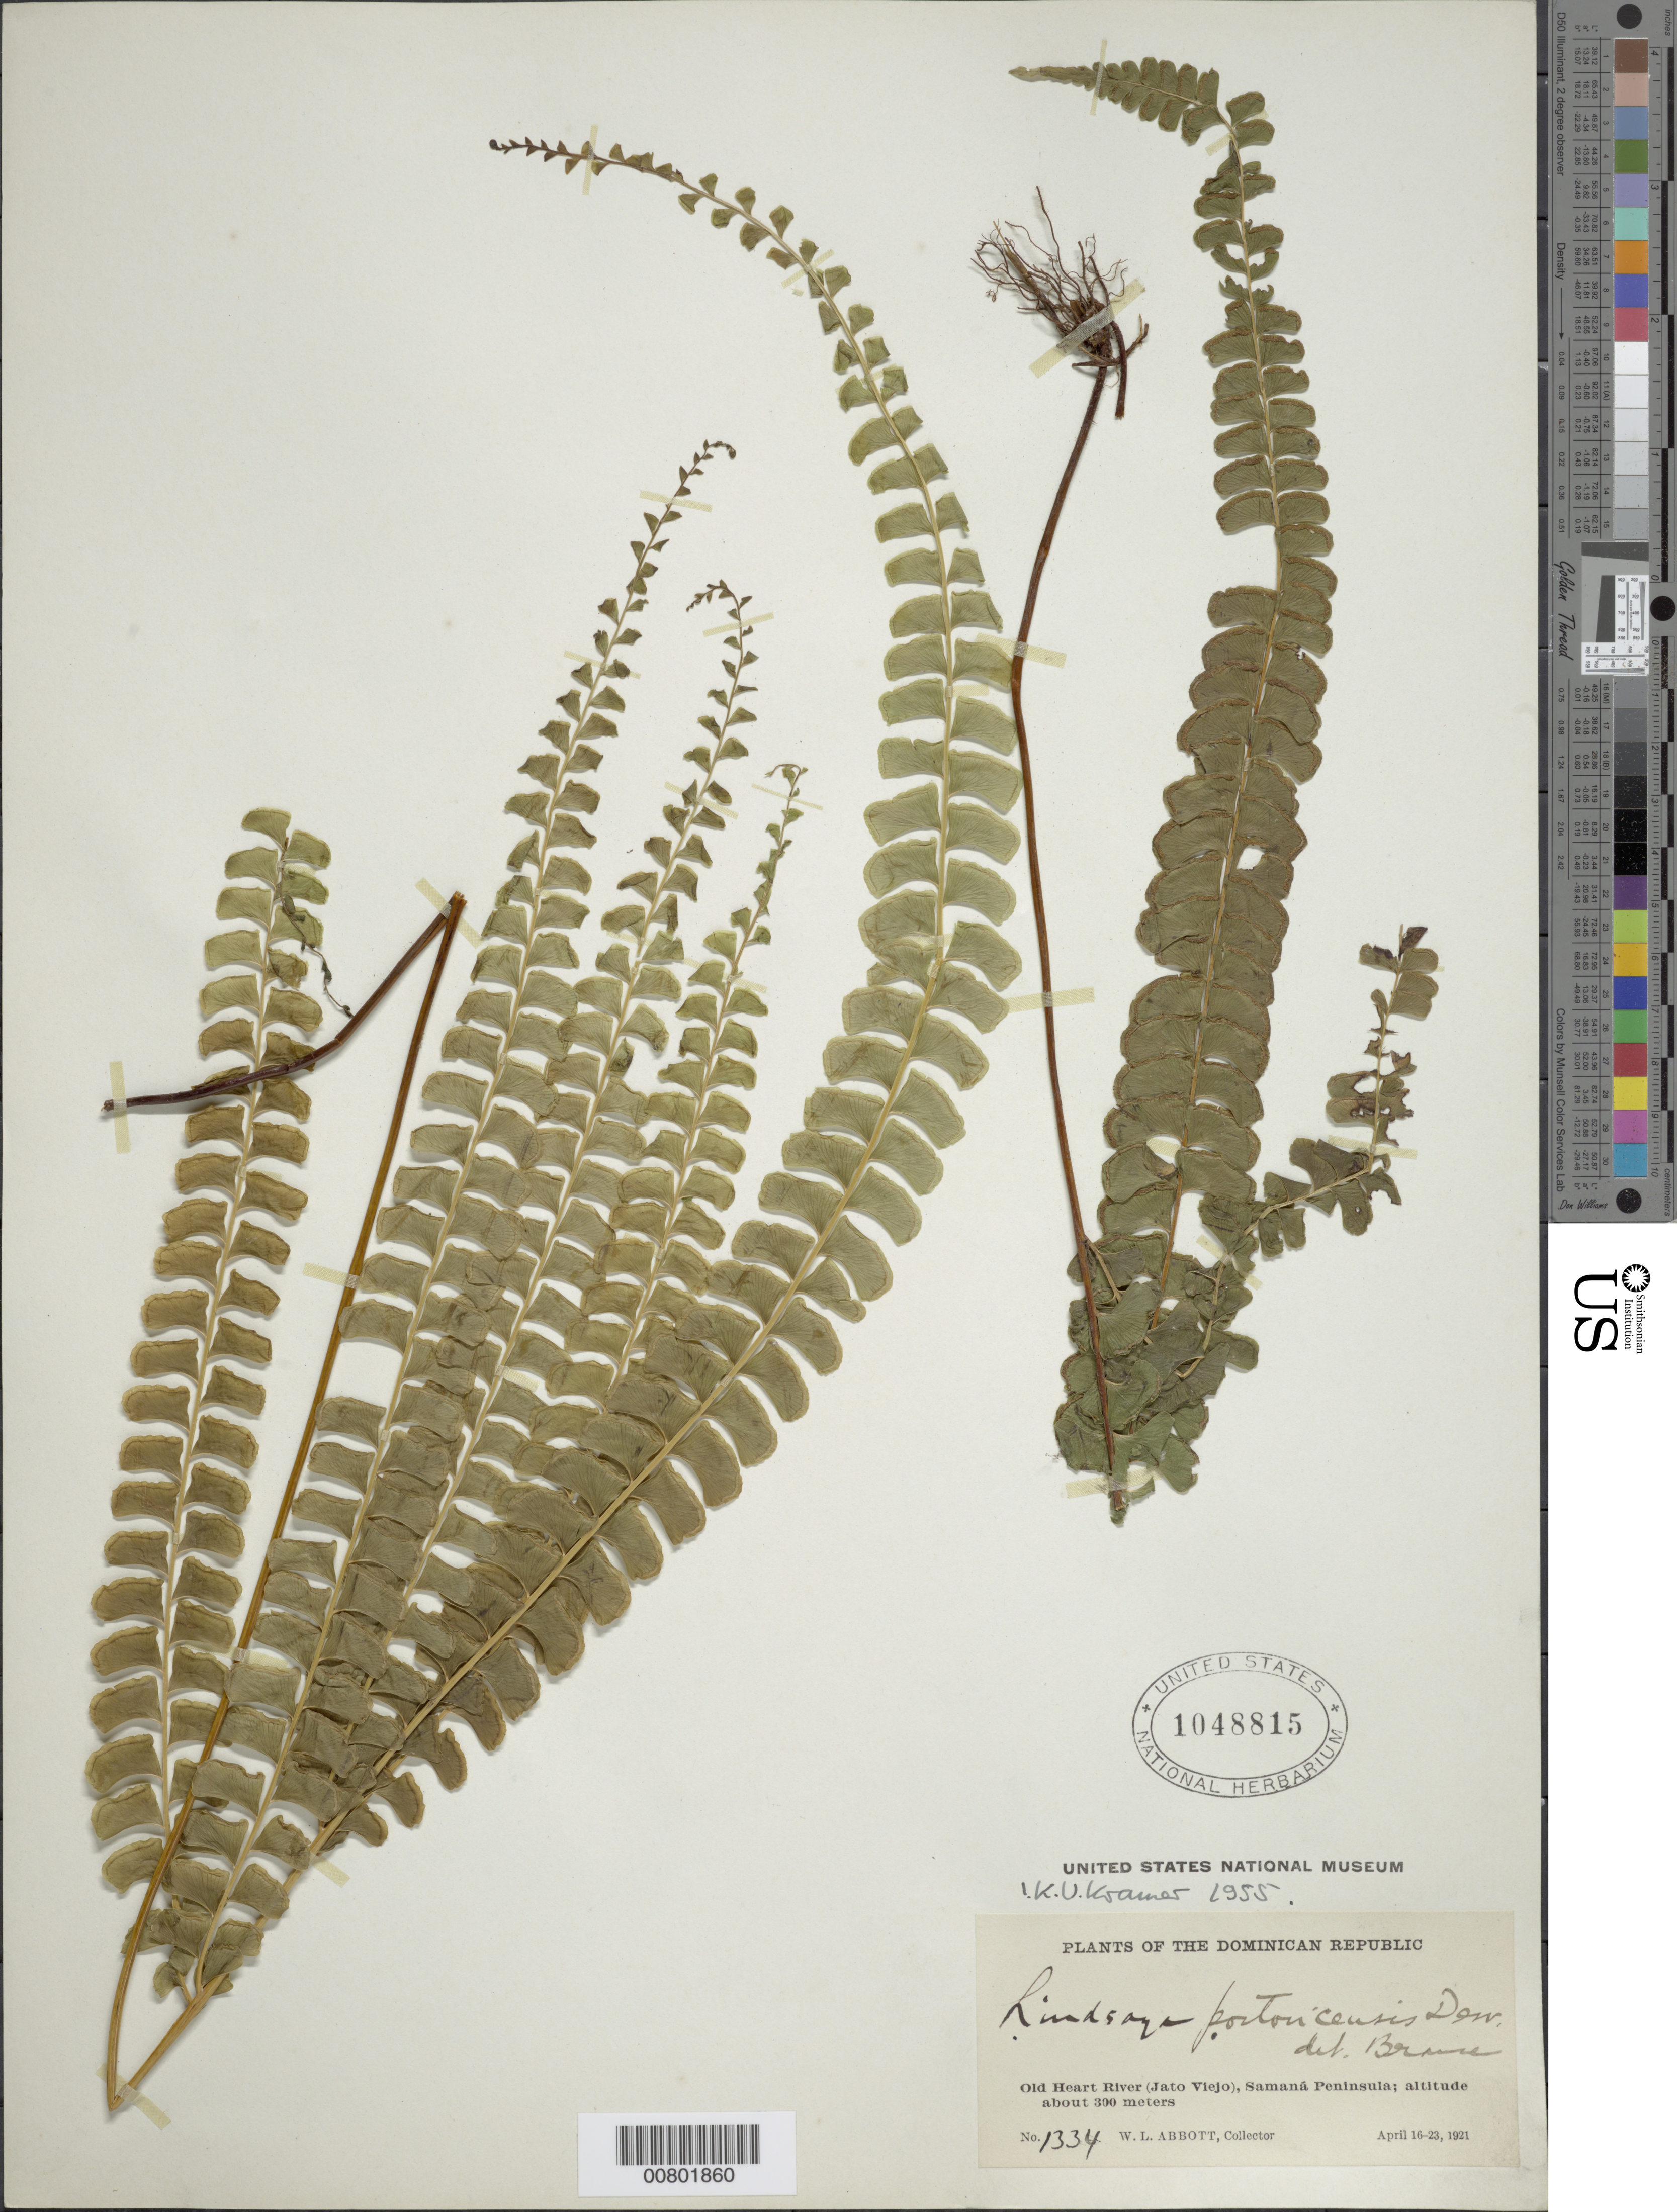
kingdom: Plantae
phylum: Tracheophyta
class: Polypodiopsida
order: Polypodiales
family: Lindsaeaceae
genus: Lindsaea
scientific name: Lindsaea portoricensis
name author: Desv.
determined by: Kramer, K. U.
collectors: W. L. Abbott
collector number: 1334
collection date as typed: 16 Apr 1921 to 23 Apr 1921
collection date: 1921-04-16/1921-04-23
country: Dominican Republic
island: Hispaniola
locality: Old Heart River (Jato Viejo), Samaná Peninsula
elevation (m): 300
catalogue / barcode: US 1048815